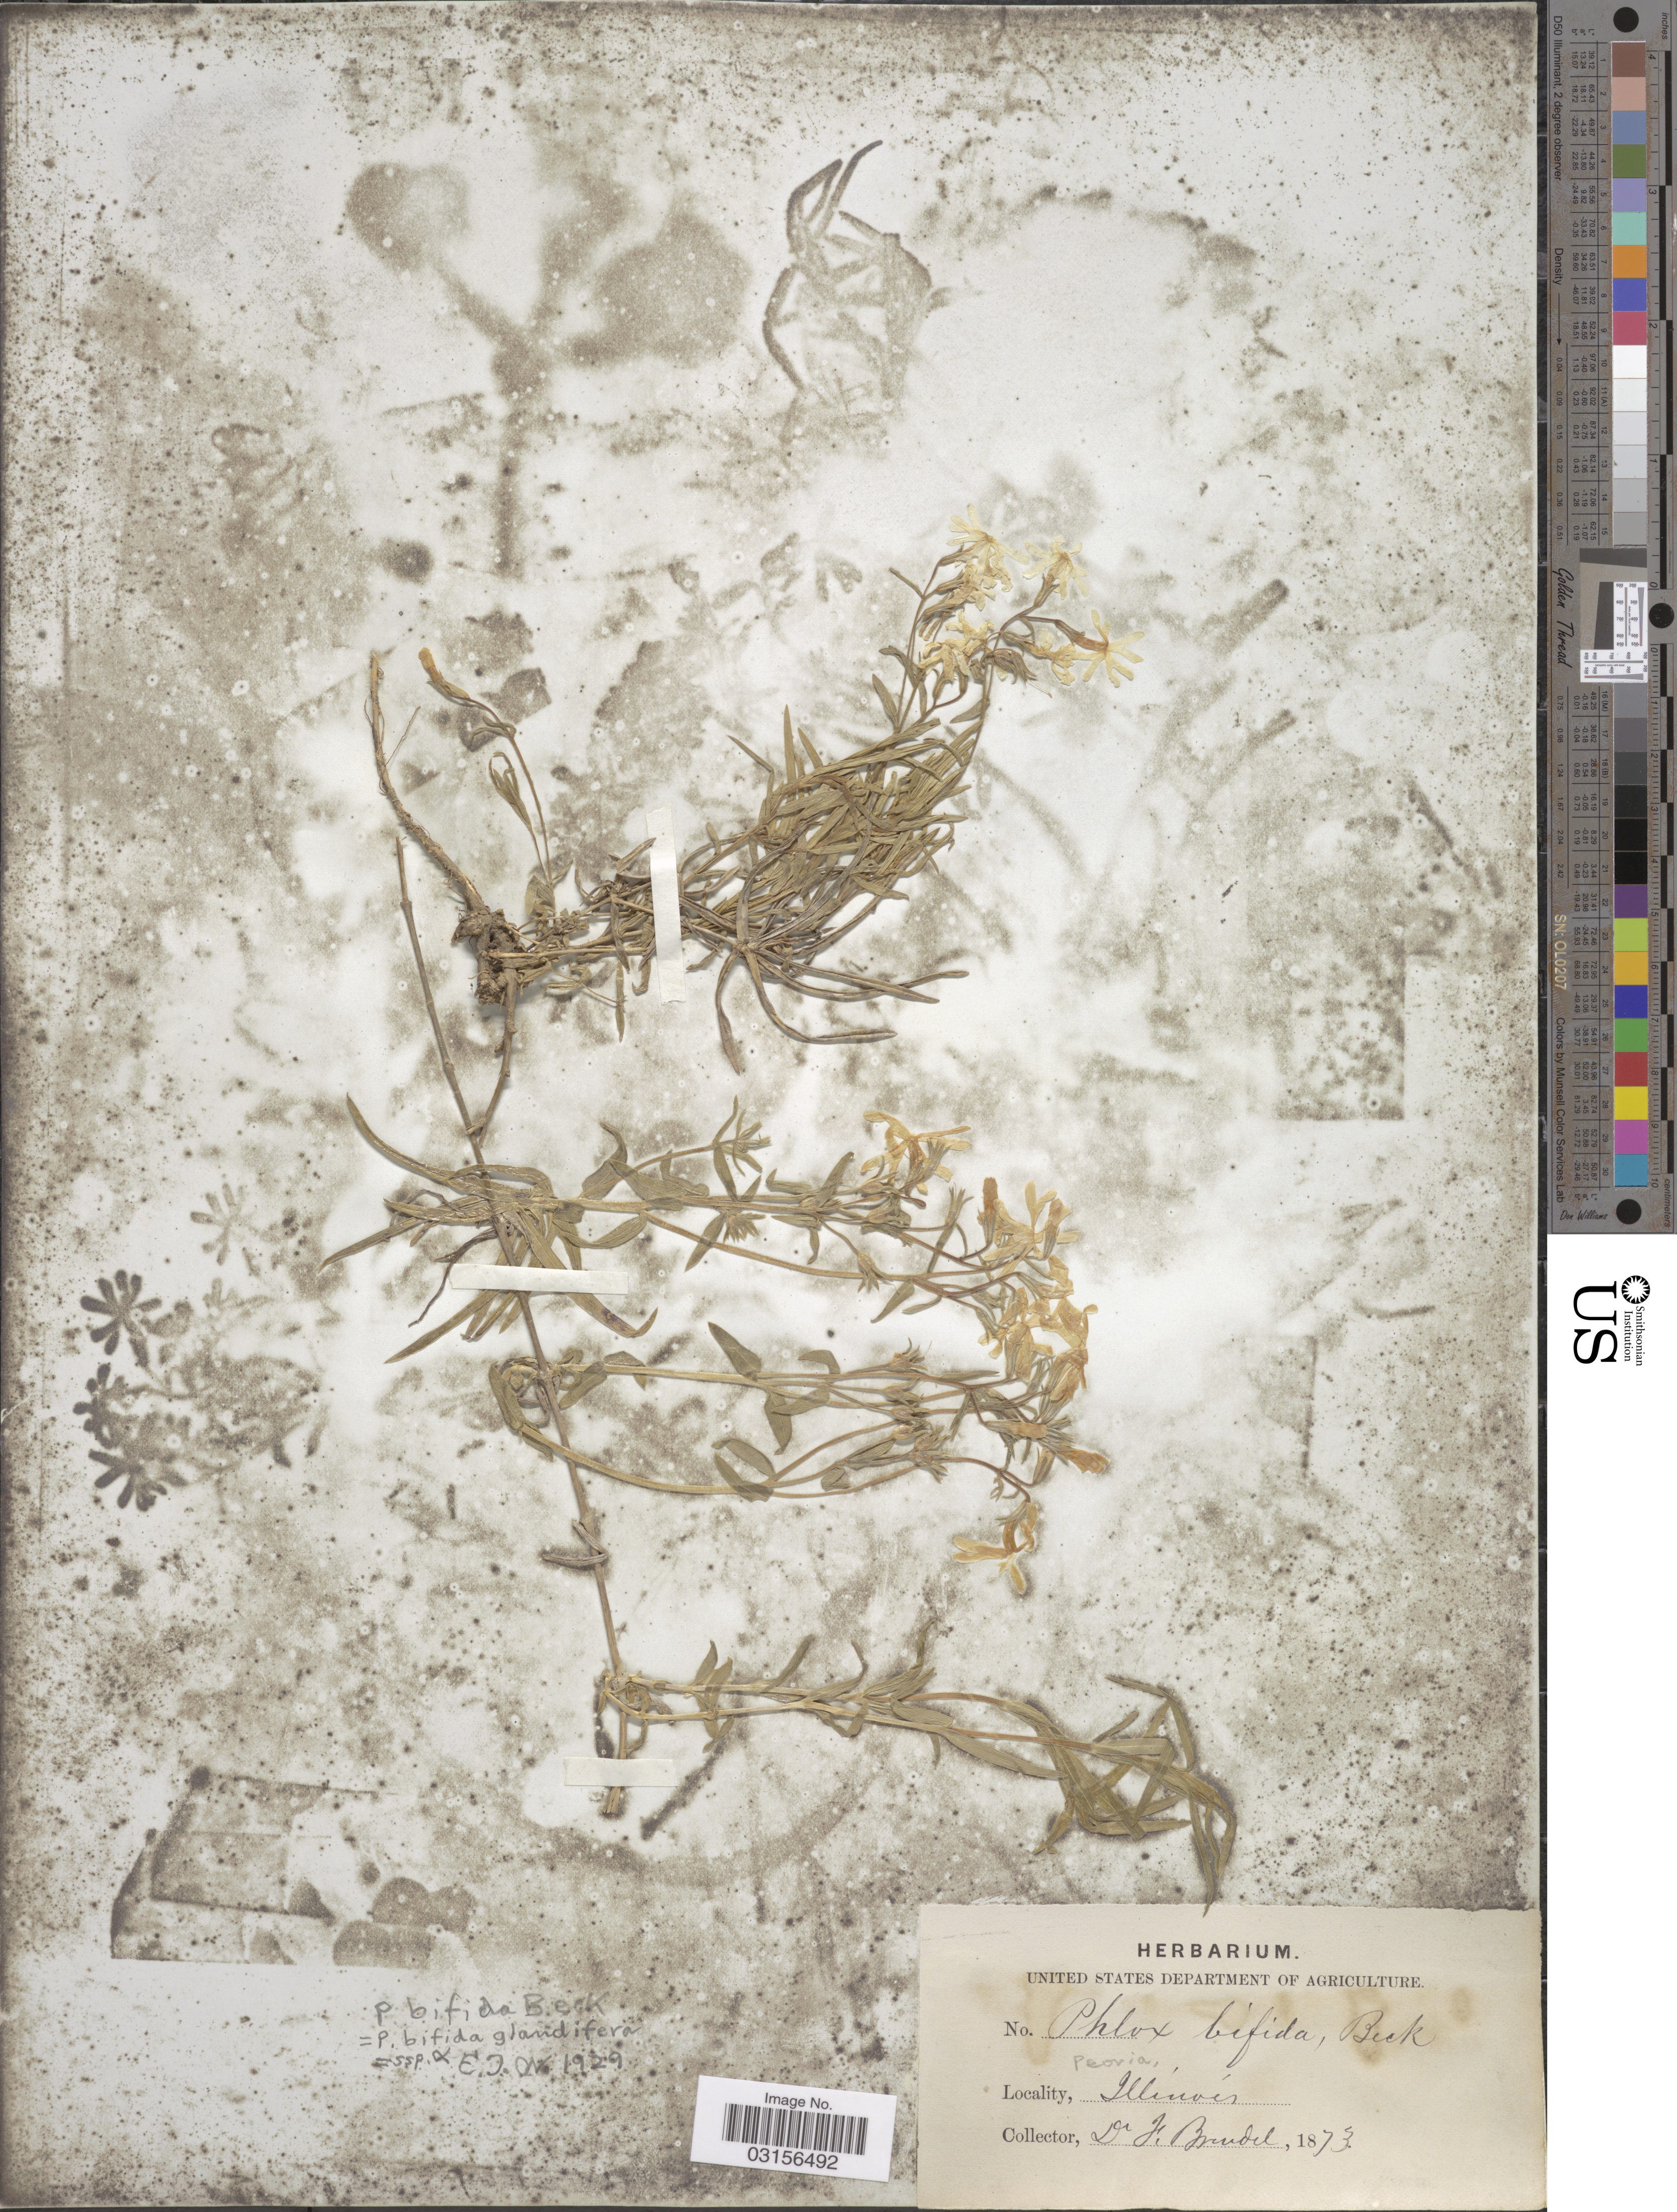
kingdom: Plantae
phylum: Tracheophyta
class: Magnoliopsida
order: Ericales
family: Polemoniaceae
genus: Phlox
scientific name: Phlox bifida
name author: L.C. Beck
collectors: F. Brendel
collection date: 1873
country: United States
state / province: Illinois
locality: Peoria.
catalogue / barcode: US 103138